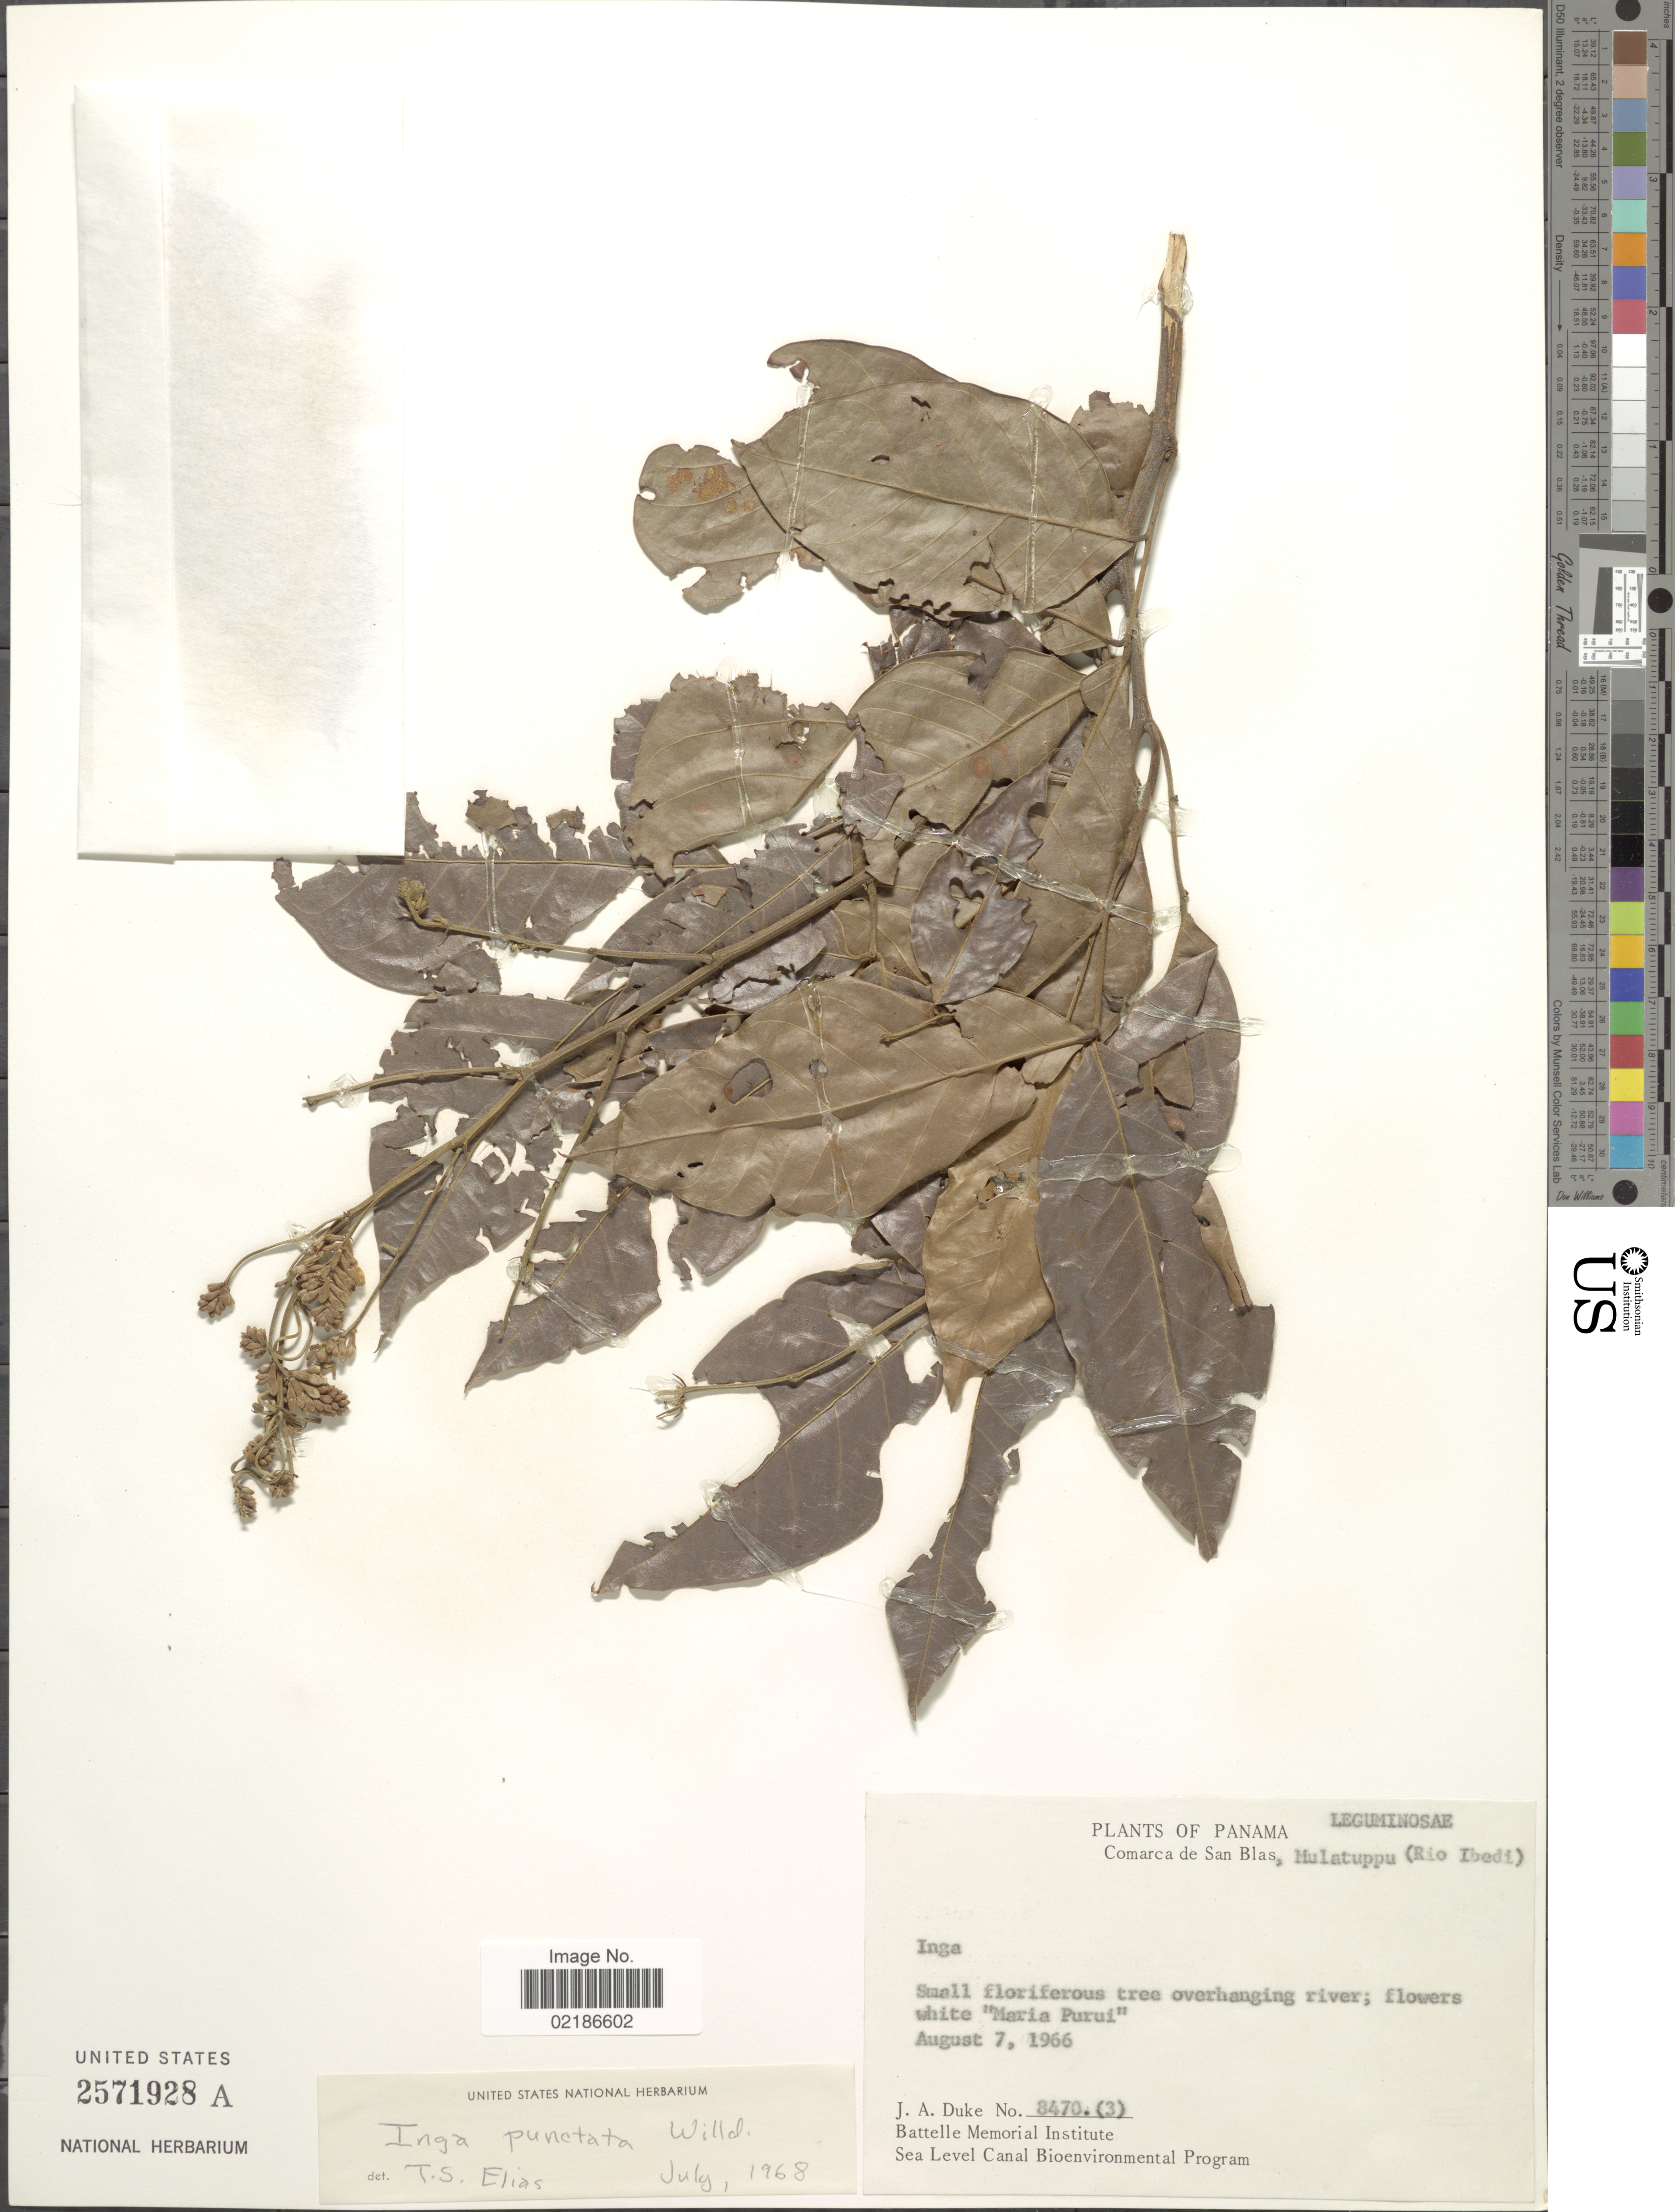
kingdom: Plantae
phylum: Tracheophyta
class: Magnoliopsida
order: Fabales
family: Fabaceae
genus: Inga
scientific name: Inga punctata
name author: Willd.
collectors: J. A. Duke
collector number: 8470/3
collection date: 1966-08-07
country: Panama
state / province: Kuna Yala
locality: Comarca de San Blas, Mulatuppu (Rio Ibedi)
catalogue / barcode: US 2571928A